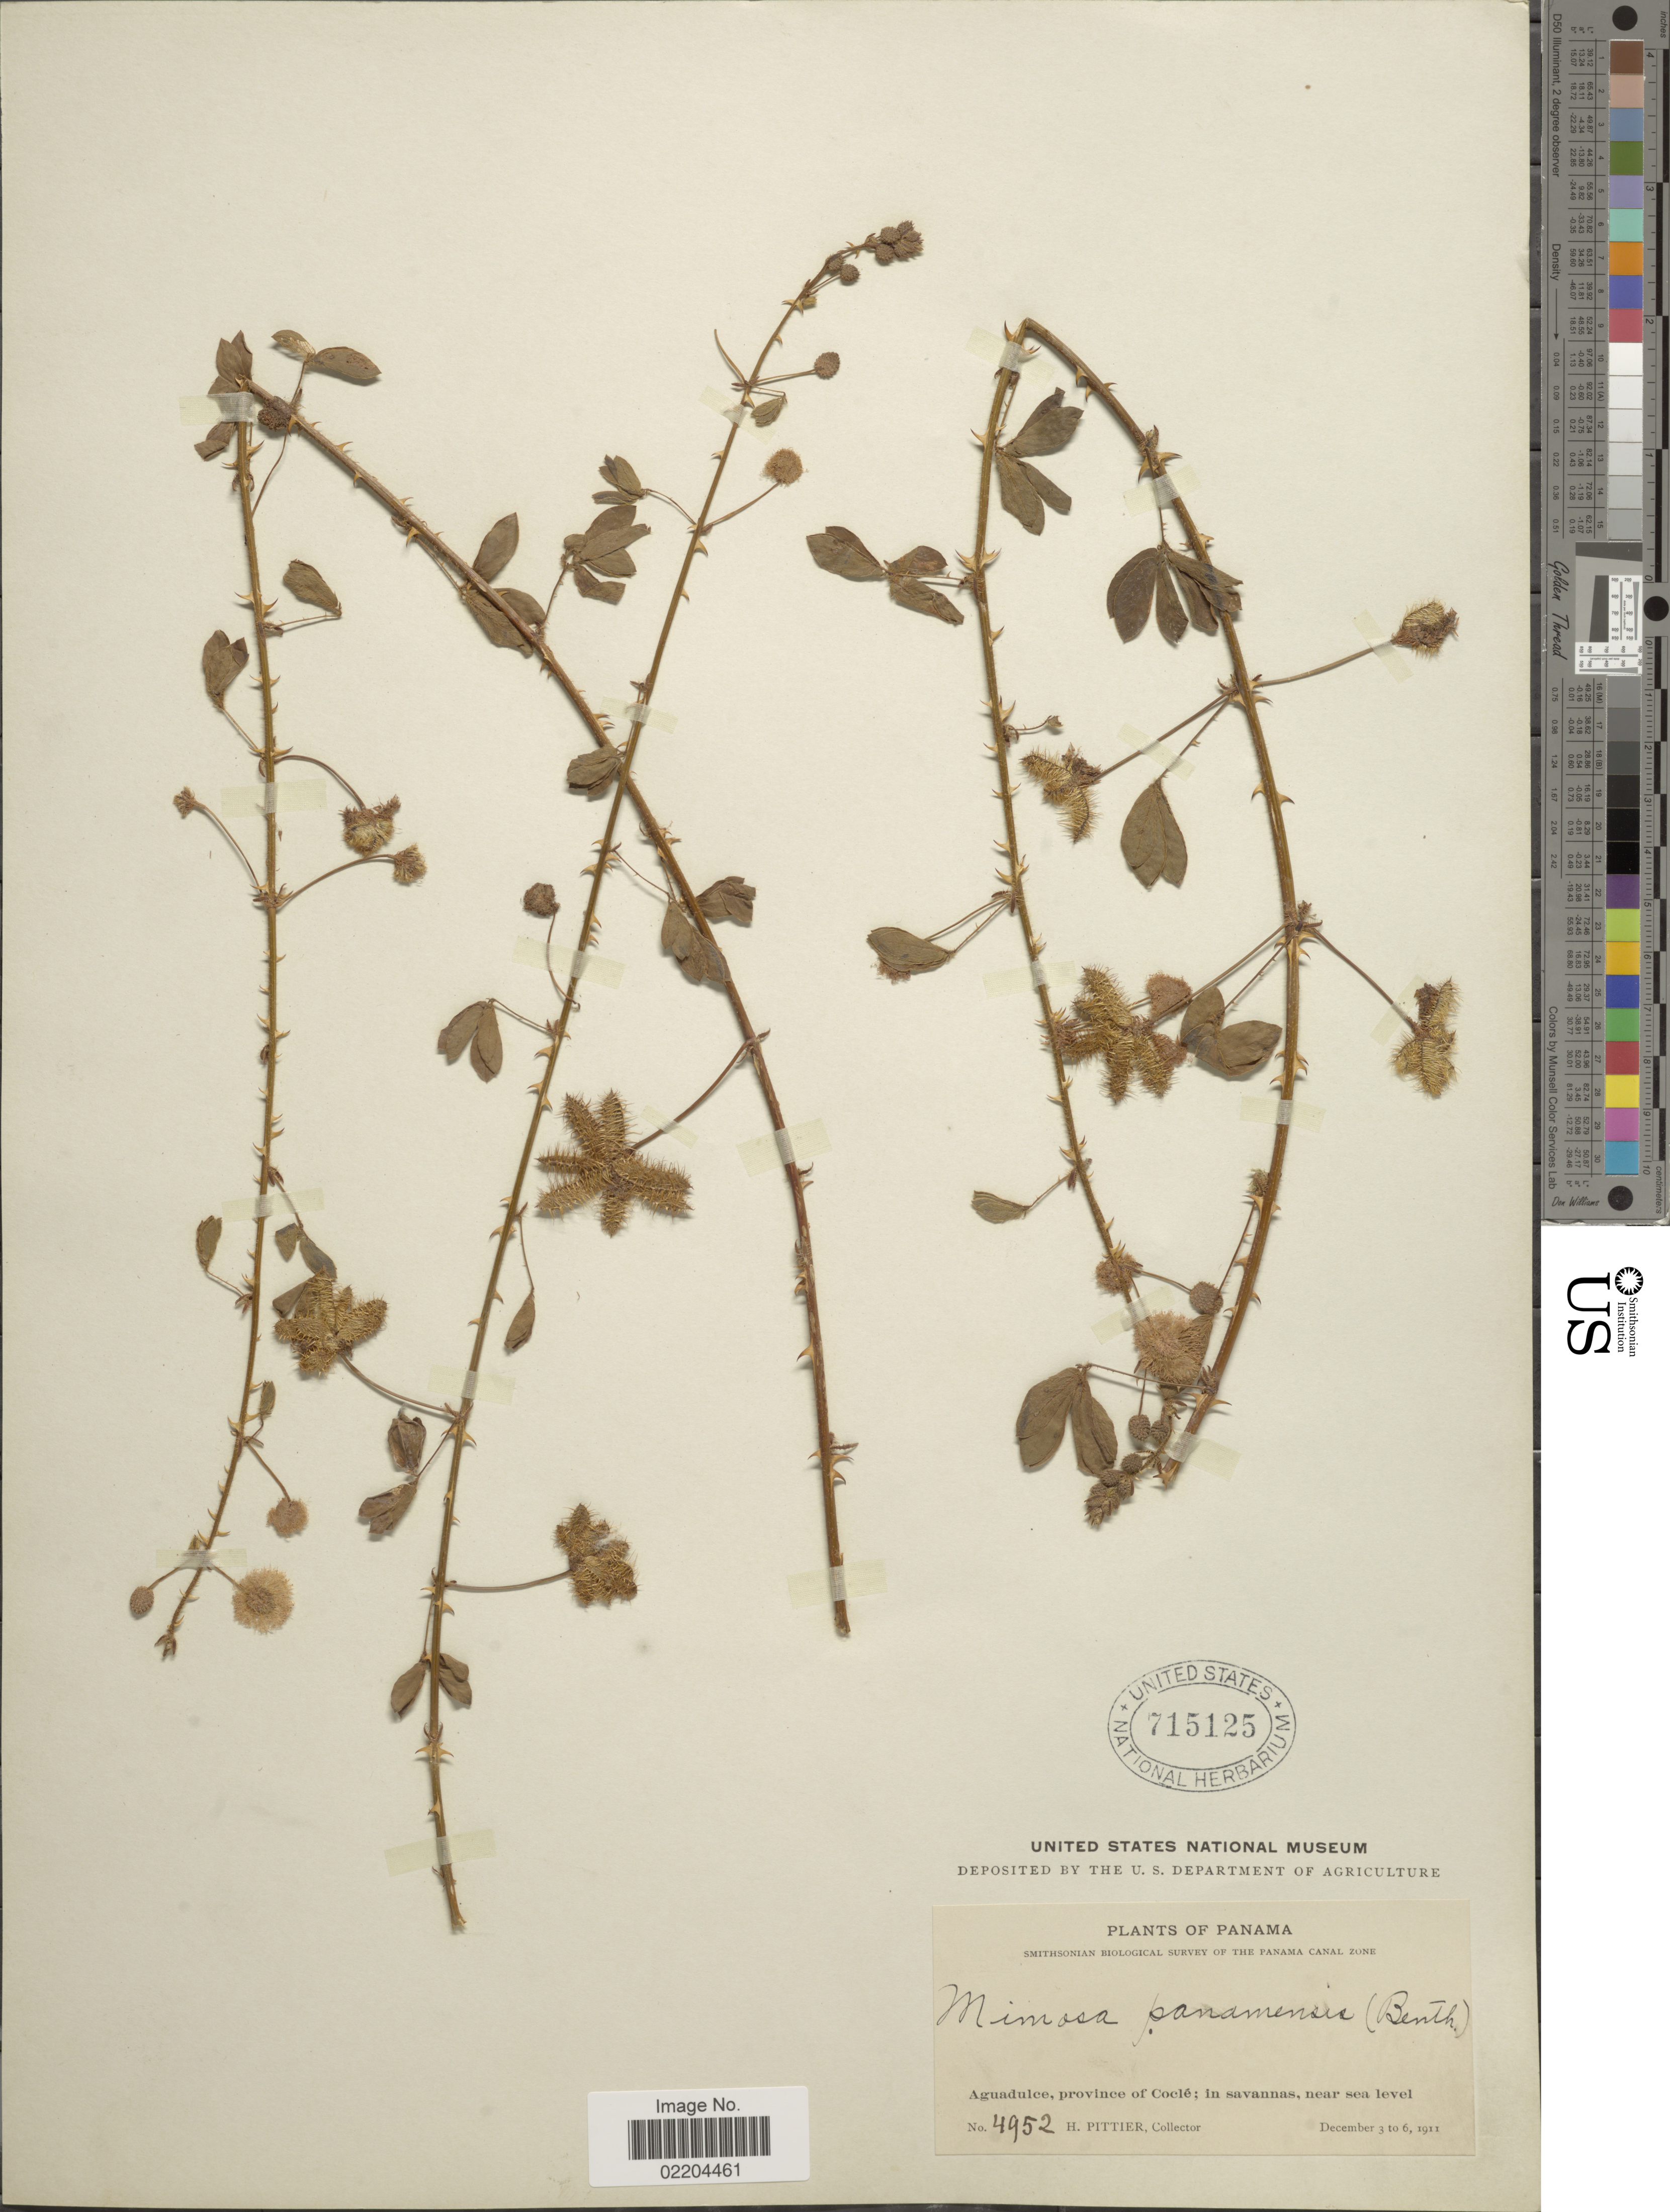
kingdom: Plantae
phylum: Tracheophyta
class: Magnoliopsida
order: Fabales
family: Fabaceae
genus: Mimosa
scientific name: Mimosa panamensis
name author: (Benth.) Standl.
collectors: H. F. Pittier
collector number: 4952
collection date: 1911-12-03/1911-12-06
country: Panama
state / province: Coclé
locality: Aguadulce, province of Cocle. In savannas.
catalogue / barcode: US 715125